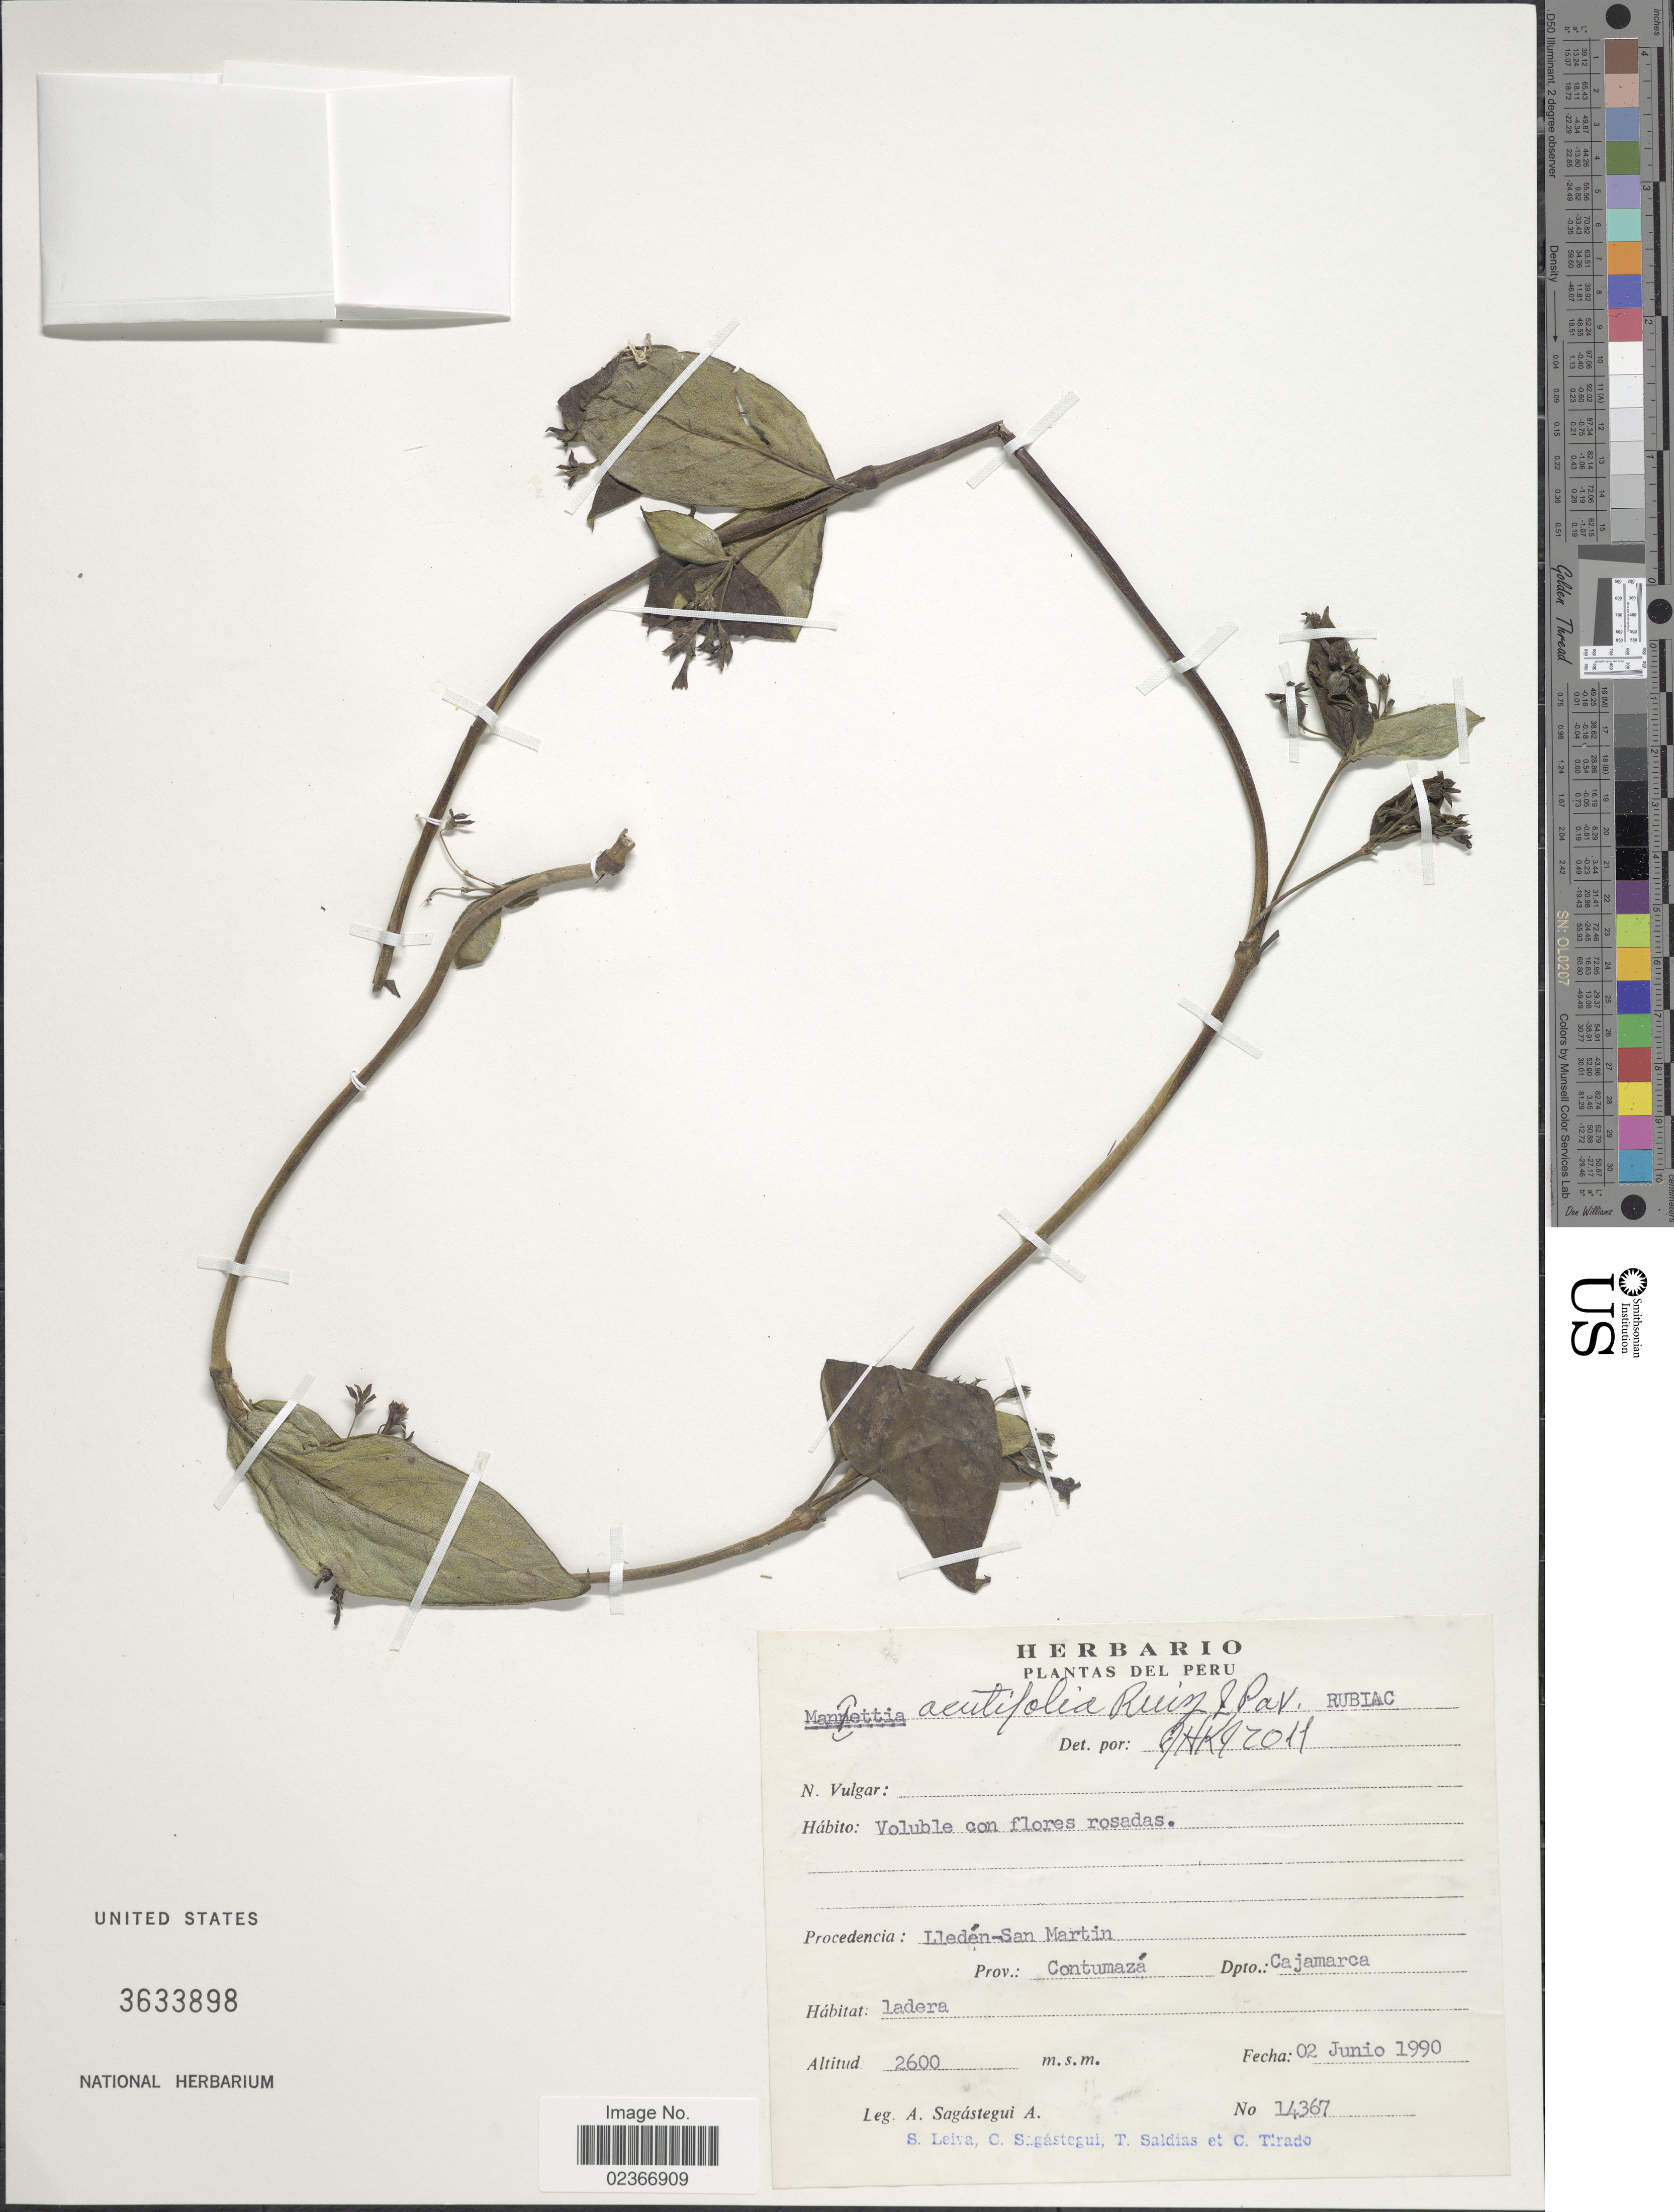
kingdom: Plantae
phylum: Tracheophyta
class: Magnoliopsida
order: Gentianales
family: Rubiaceae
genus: Manettia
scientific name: Manettia acutifolia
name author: Ruiz & Pav.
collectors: A. Sagástegui A.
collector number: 14367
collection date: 1990-06-02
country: Peru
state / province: Cajamarca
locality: Lleden- San Martin. Prov. Contumaza, Dpto. Cajamarca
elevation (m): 2600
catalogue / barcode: US 3633898